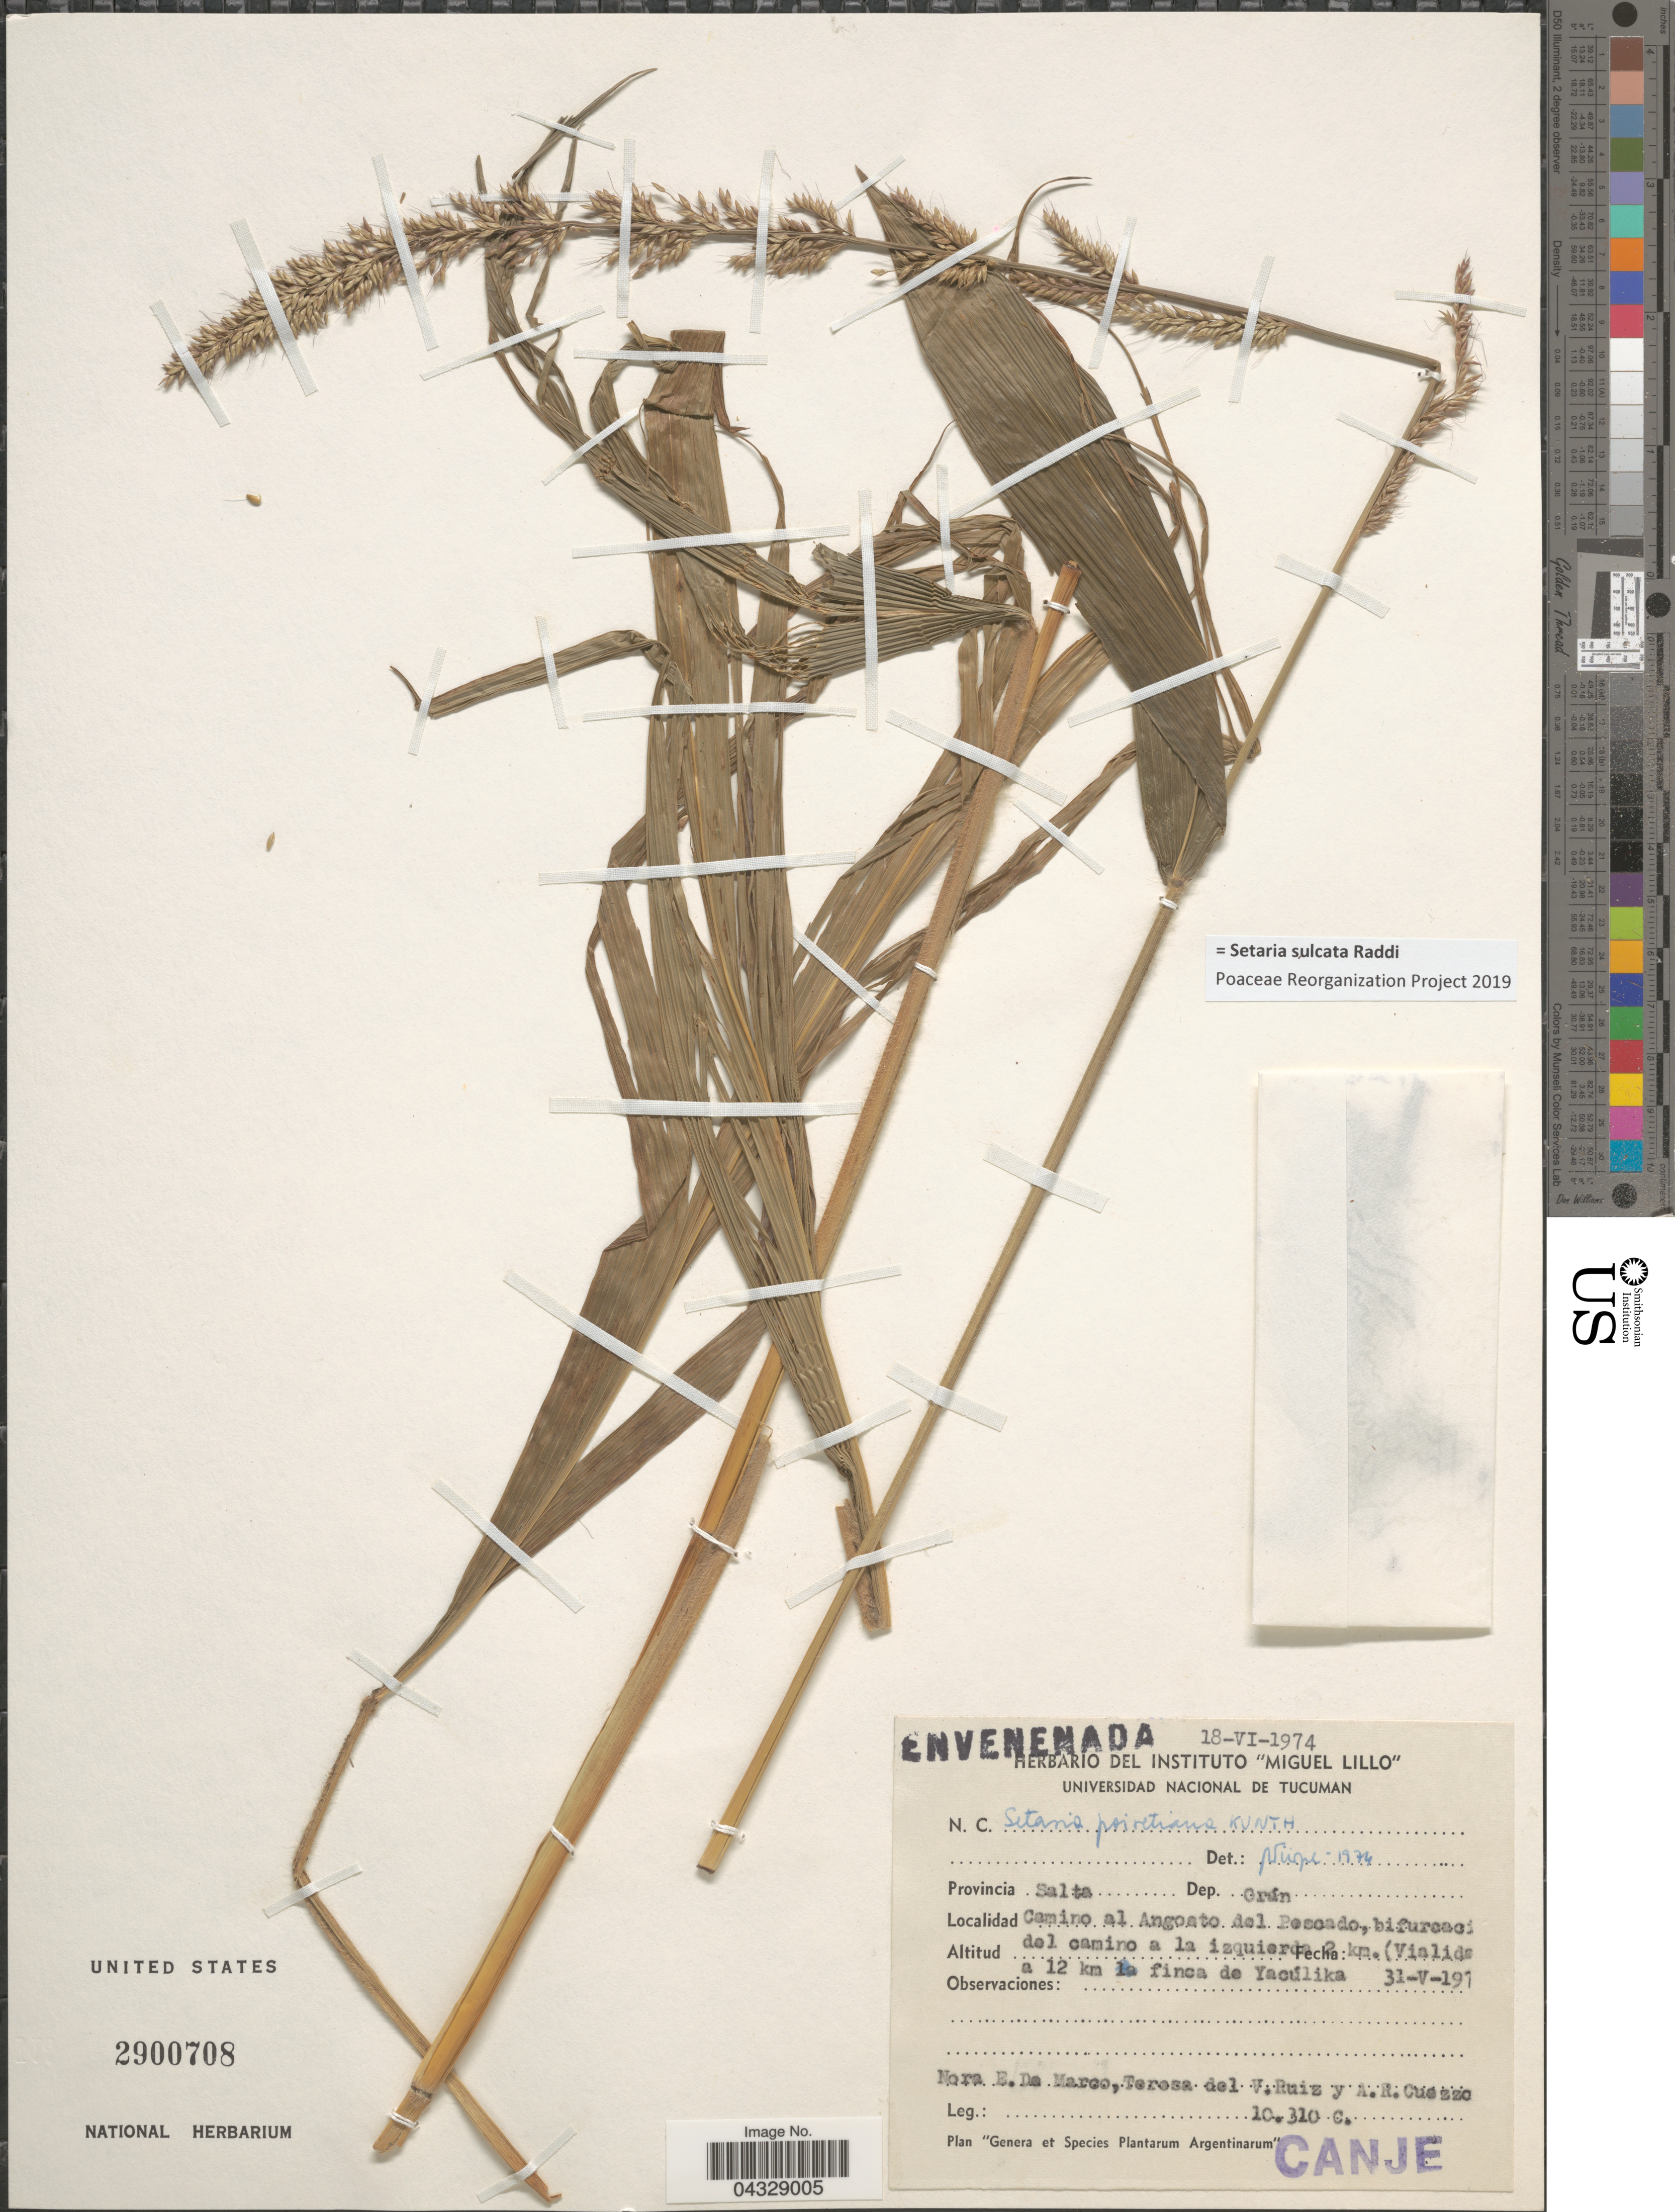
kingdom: Plantae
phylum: Tracheophyta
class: Liliopsida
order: Poales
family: Poaceae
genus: Setaria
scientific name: Setaria sulcata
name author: Raddi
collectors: N. De Marco, T. Ruiz & A. Cuezzo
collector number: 10310C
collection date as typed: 31-V-19!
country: Argentina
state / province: Salta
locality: Dep. Orán. Camino al Angosto del Poscado, bifurcaci del camino a la izquierda 2 km. (Vialida a 12 km finca de Yacúlika).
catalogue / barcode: US 2900708